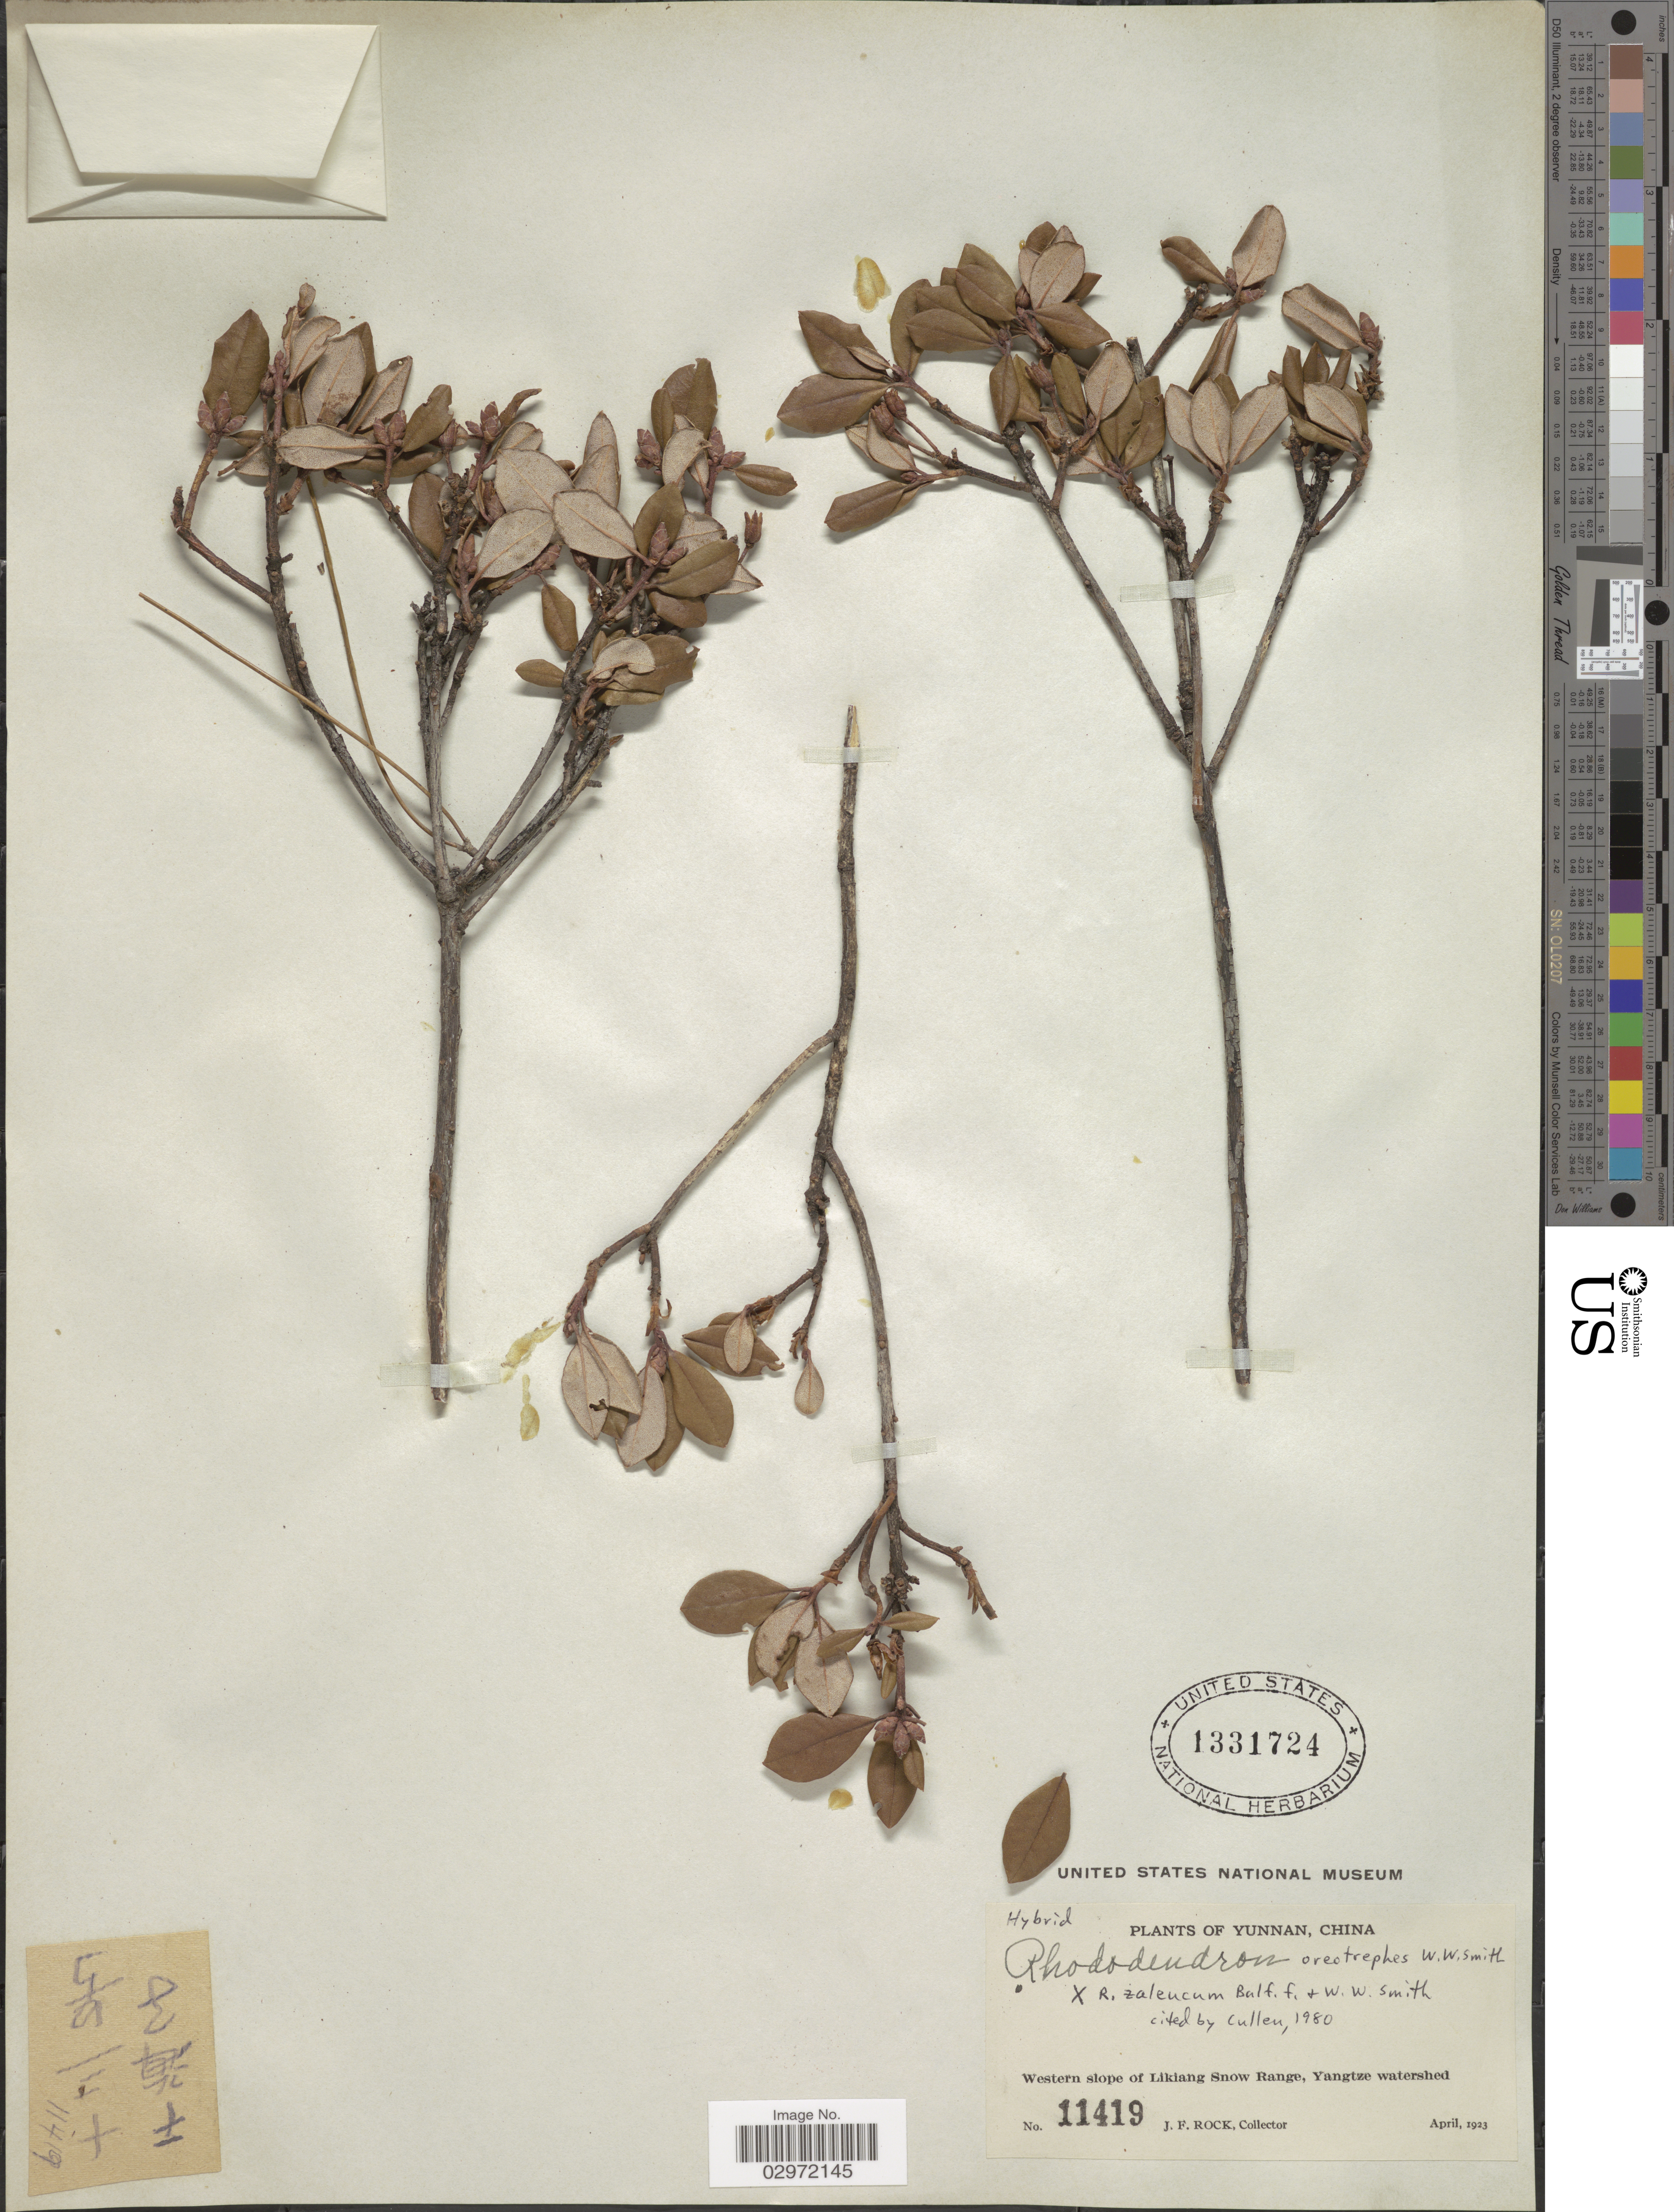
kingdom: Plantae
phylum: Tracheophyta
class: Magnoliopsida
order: Ericales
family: Ericaceae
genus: Rhododendron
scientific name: Rhododendron oreotrephes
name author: W.W. Sm.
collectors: J. Rock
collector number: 11419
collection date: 1923-04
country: China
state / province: Yunnan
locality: Western slope of Likiang Snow Range, Yangtze watershed.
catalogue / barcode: US 1331724